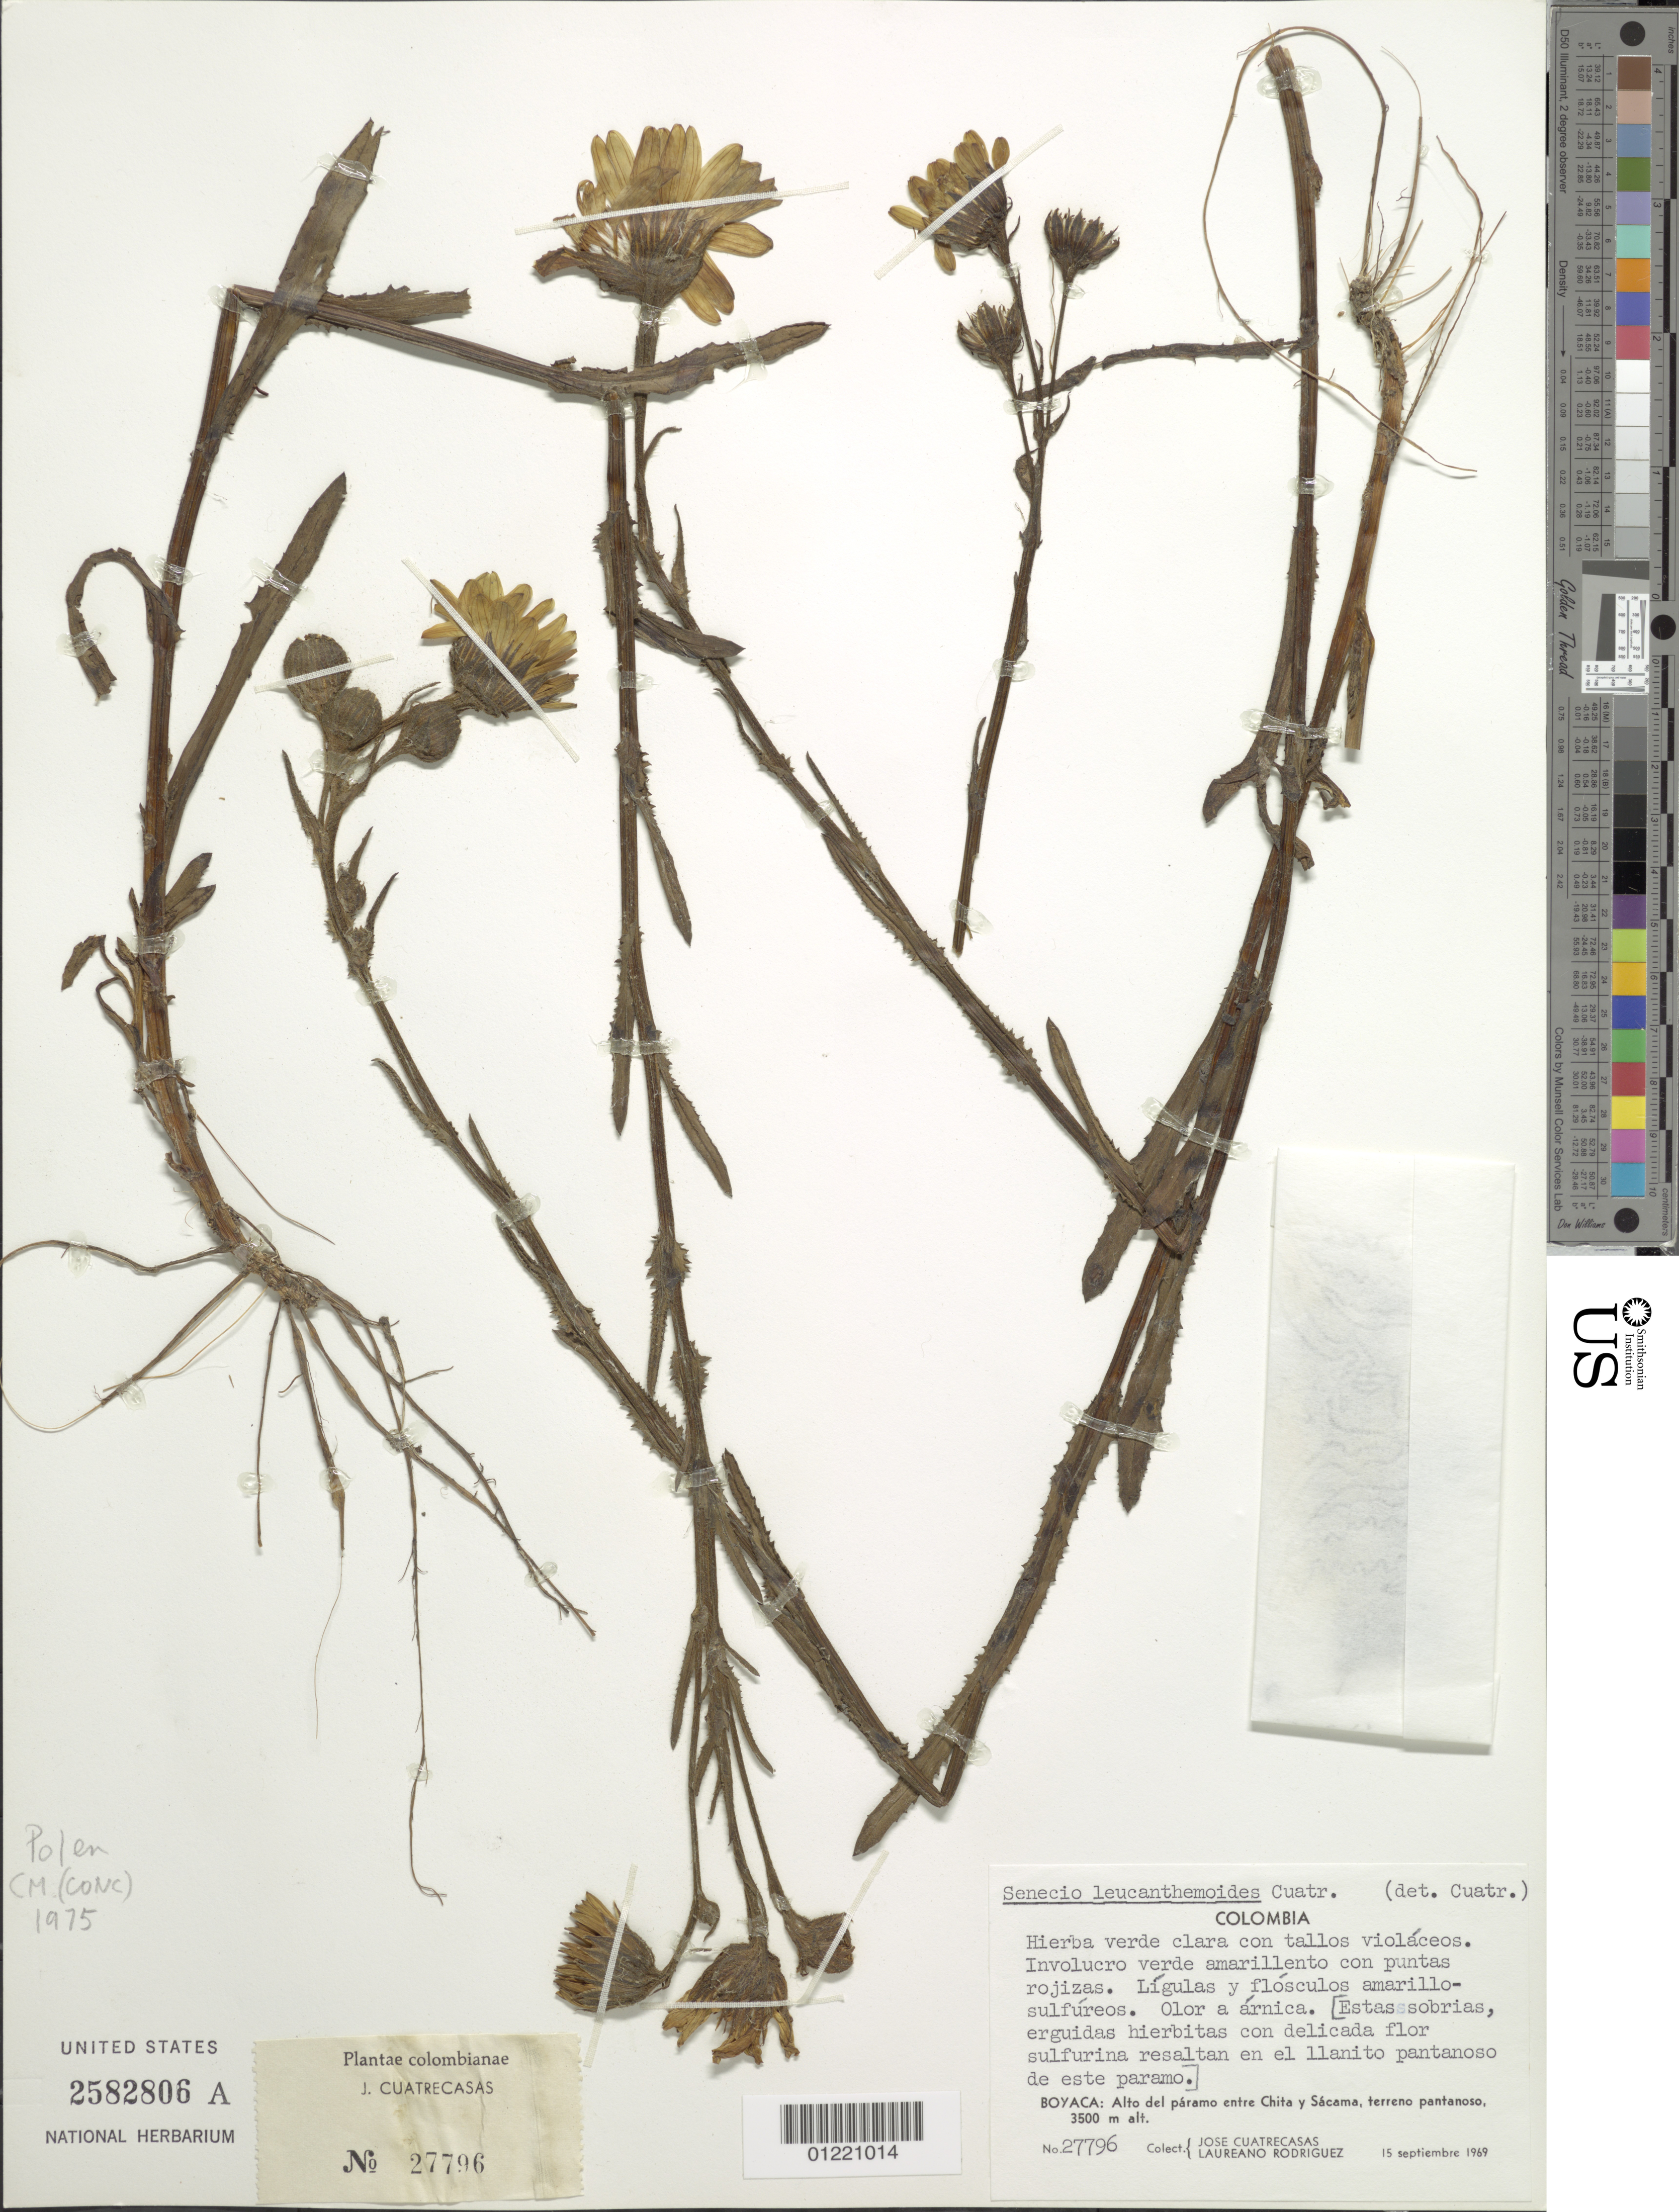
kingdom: Plantae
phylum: Tracheophyta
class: Magnoliopsida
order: Asterales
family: Asteraceae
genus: Senecio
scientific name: Senecio leucanthemioides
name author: Cuatrec.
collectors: J. Cuatrecasas & L. Rodriguez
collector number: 27796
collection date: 1969-09-15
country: Colombia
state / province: Boyacá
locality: Alto del paramo entre Chita y Sacama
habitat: terreno pantanoso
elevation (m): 3500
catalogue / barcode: US 2582806A